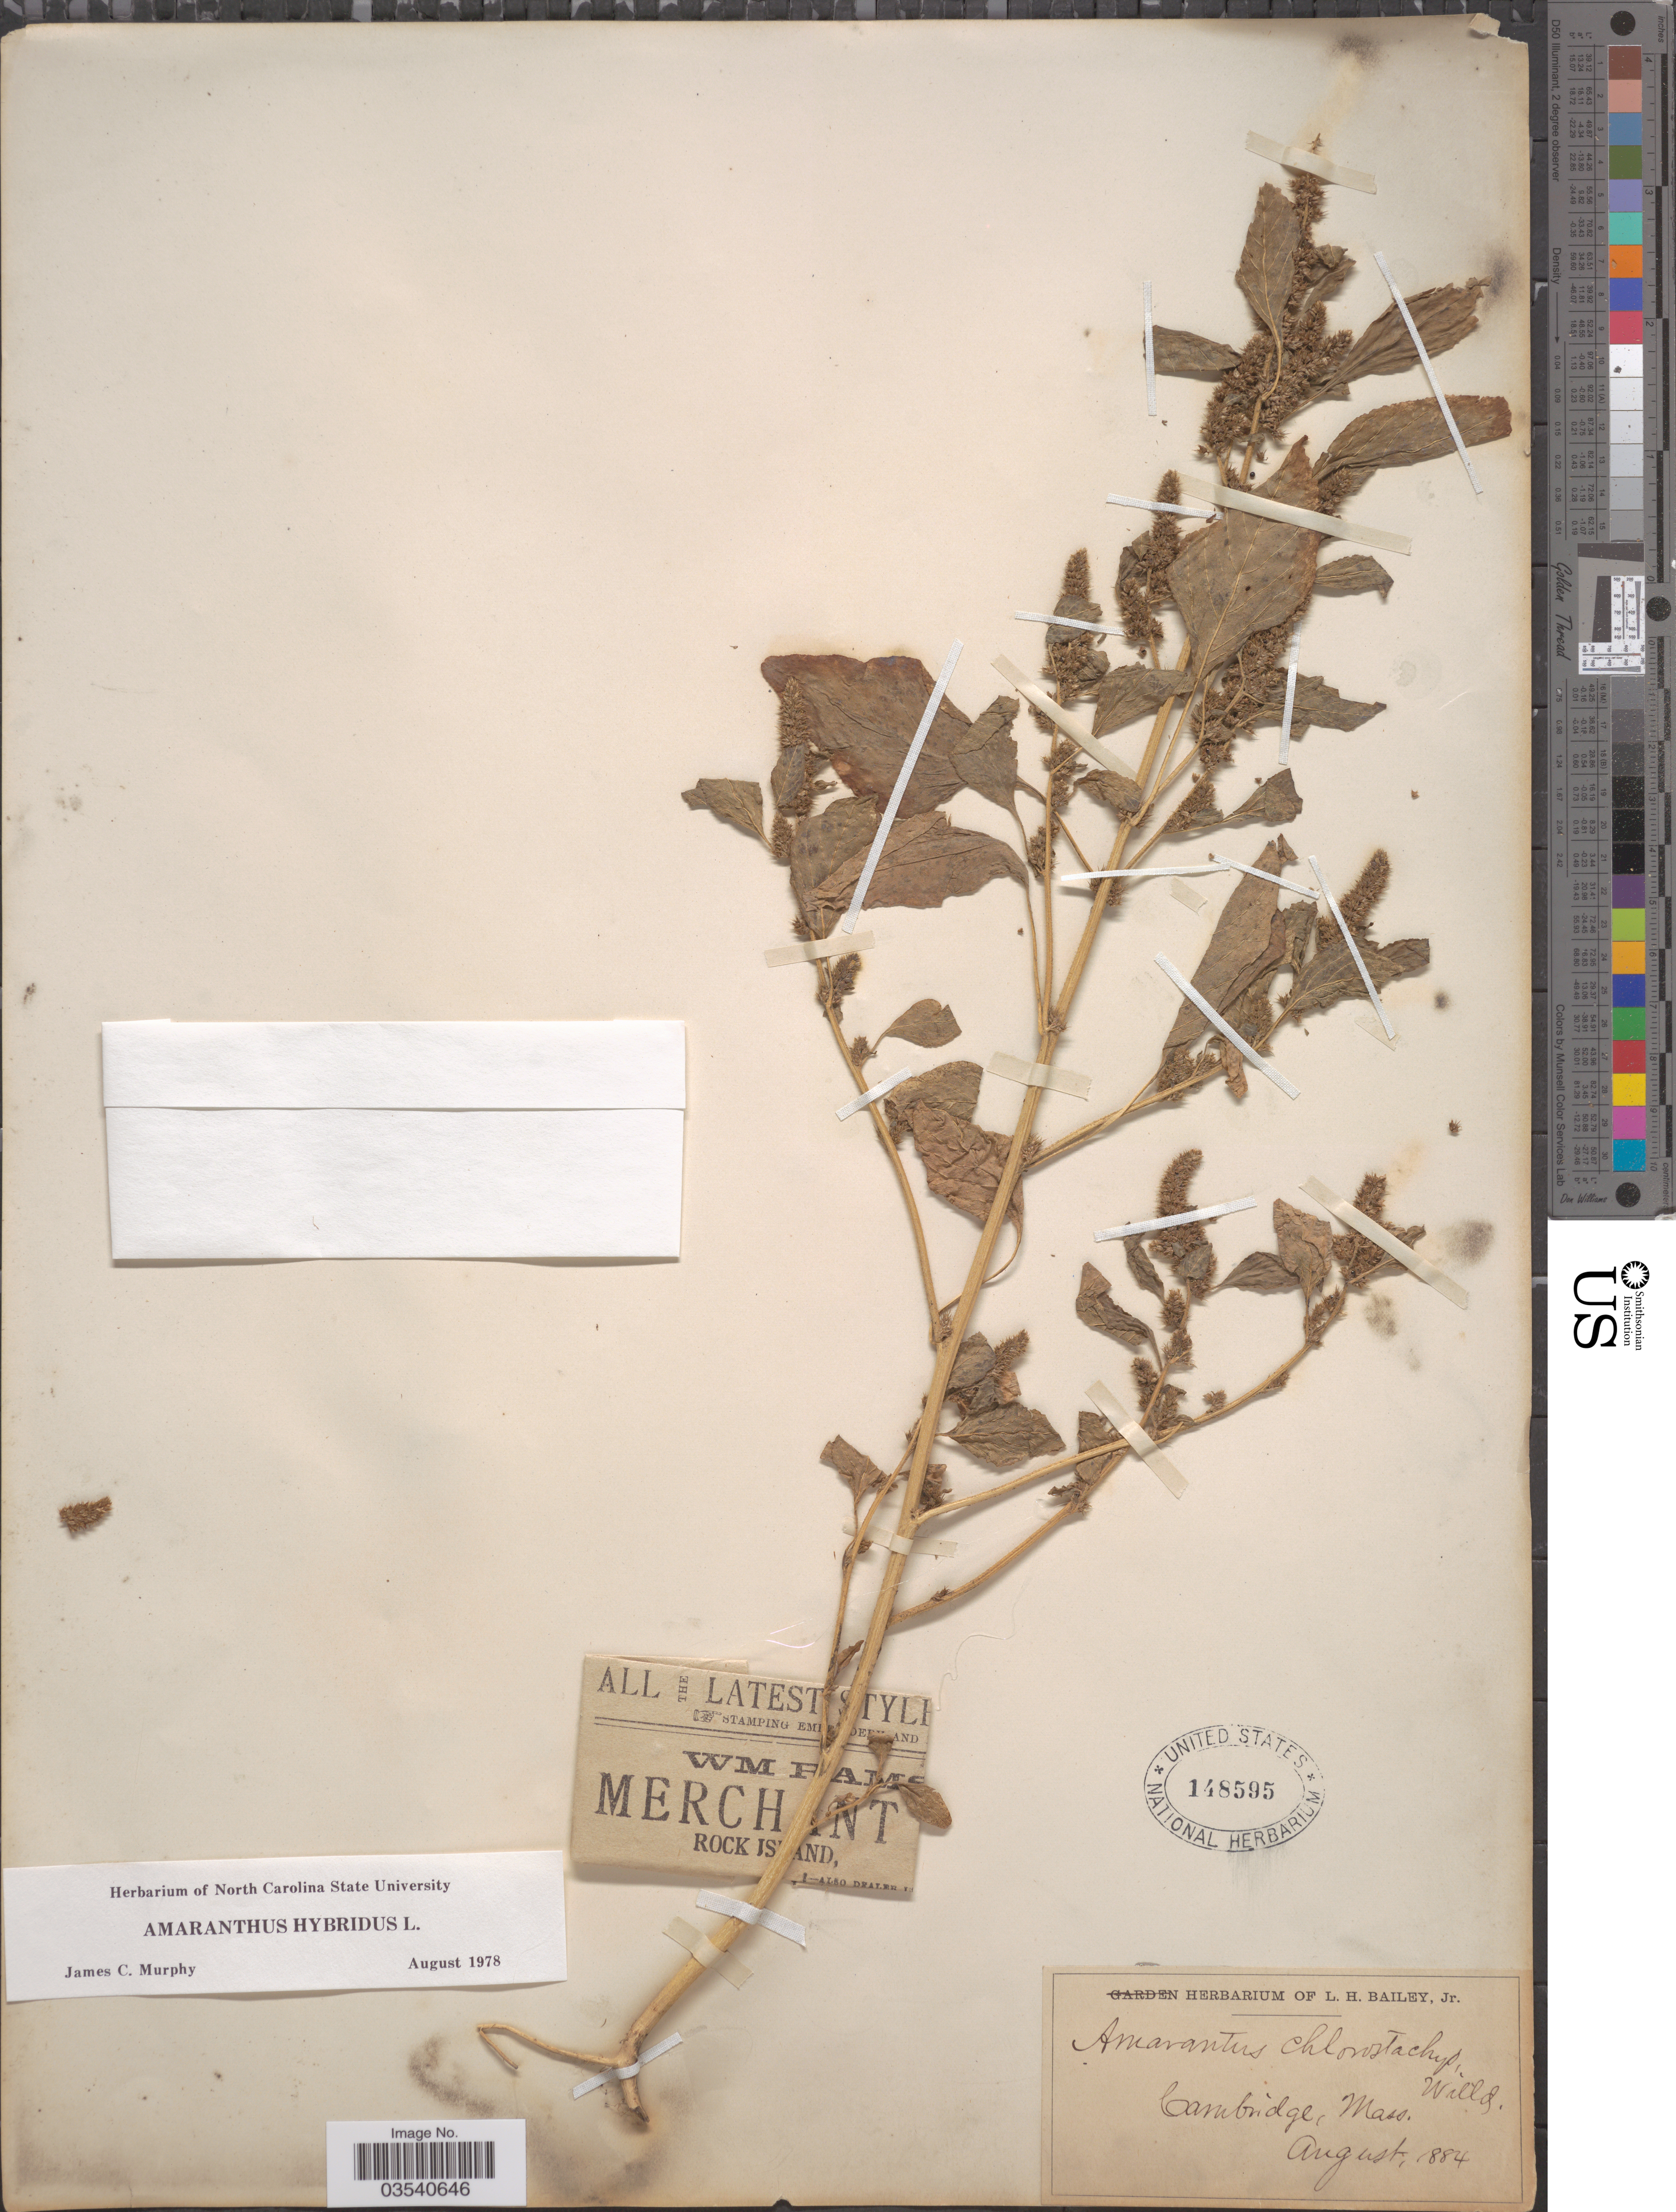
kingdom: Plantae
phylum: Tracheophyta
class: Magnoliopsida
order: Caryophyllales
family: Amaranthaceae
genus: Amaranthus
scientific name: Amaranthus hybridus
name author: L.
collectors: ex herb. L. H. Bailey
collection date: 1884-08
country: United States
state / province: Massachusetts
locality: Cambridge. Merchant. Rock Island [unsure placement]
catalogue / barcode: US 148595